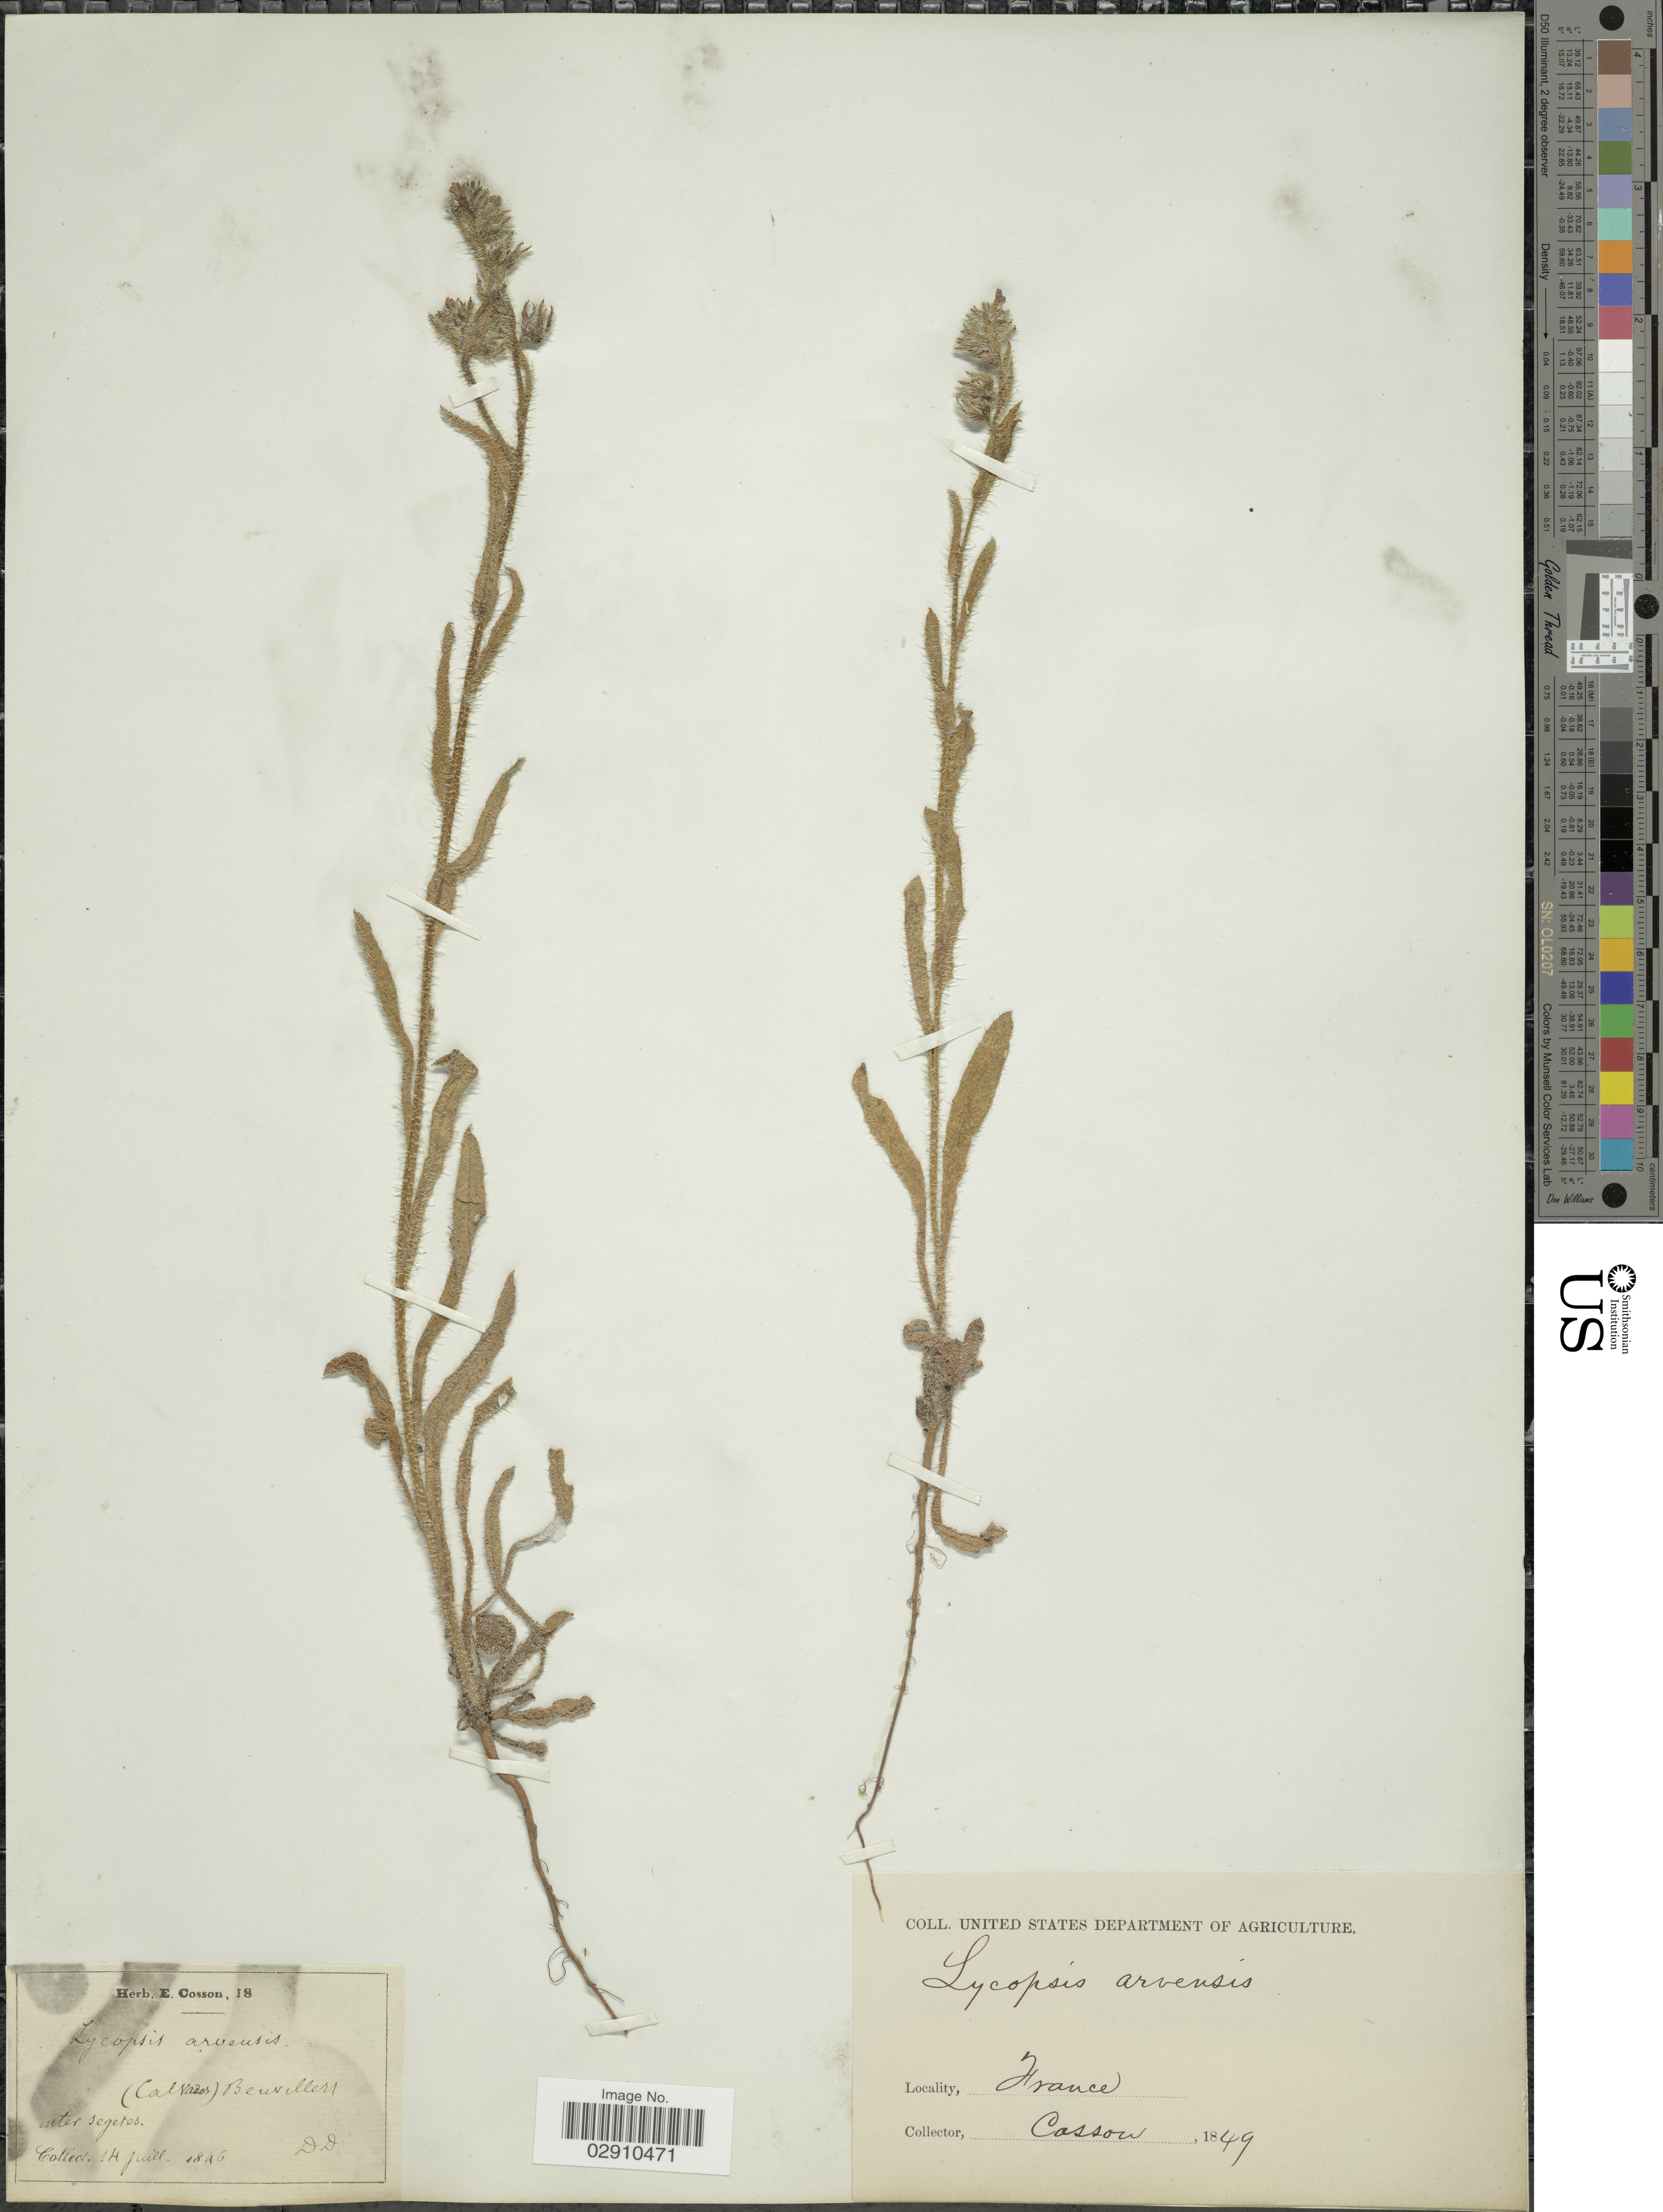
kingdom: Plantae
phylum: Tracheophyta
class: Magnoliopsida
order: Boraginales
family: Boraginaceae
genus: Lycopsis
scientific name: Lycopsis arvensis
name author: L.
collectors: E. Cosson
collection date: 1846-07-14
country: France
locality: (Calvados) Beuvillers.